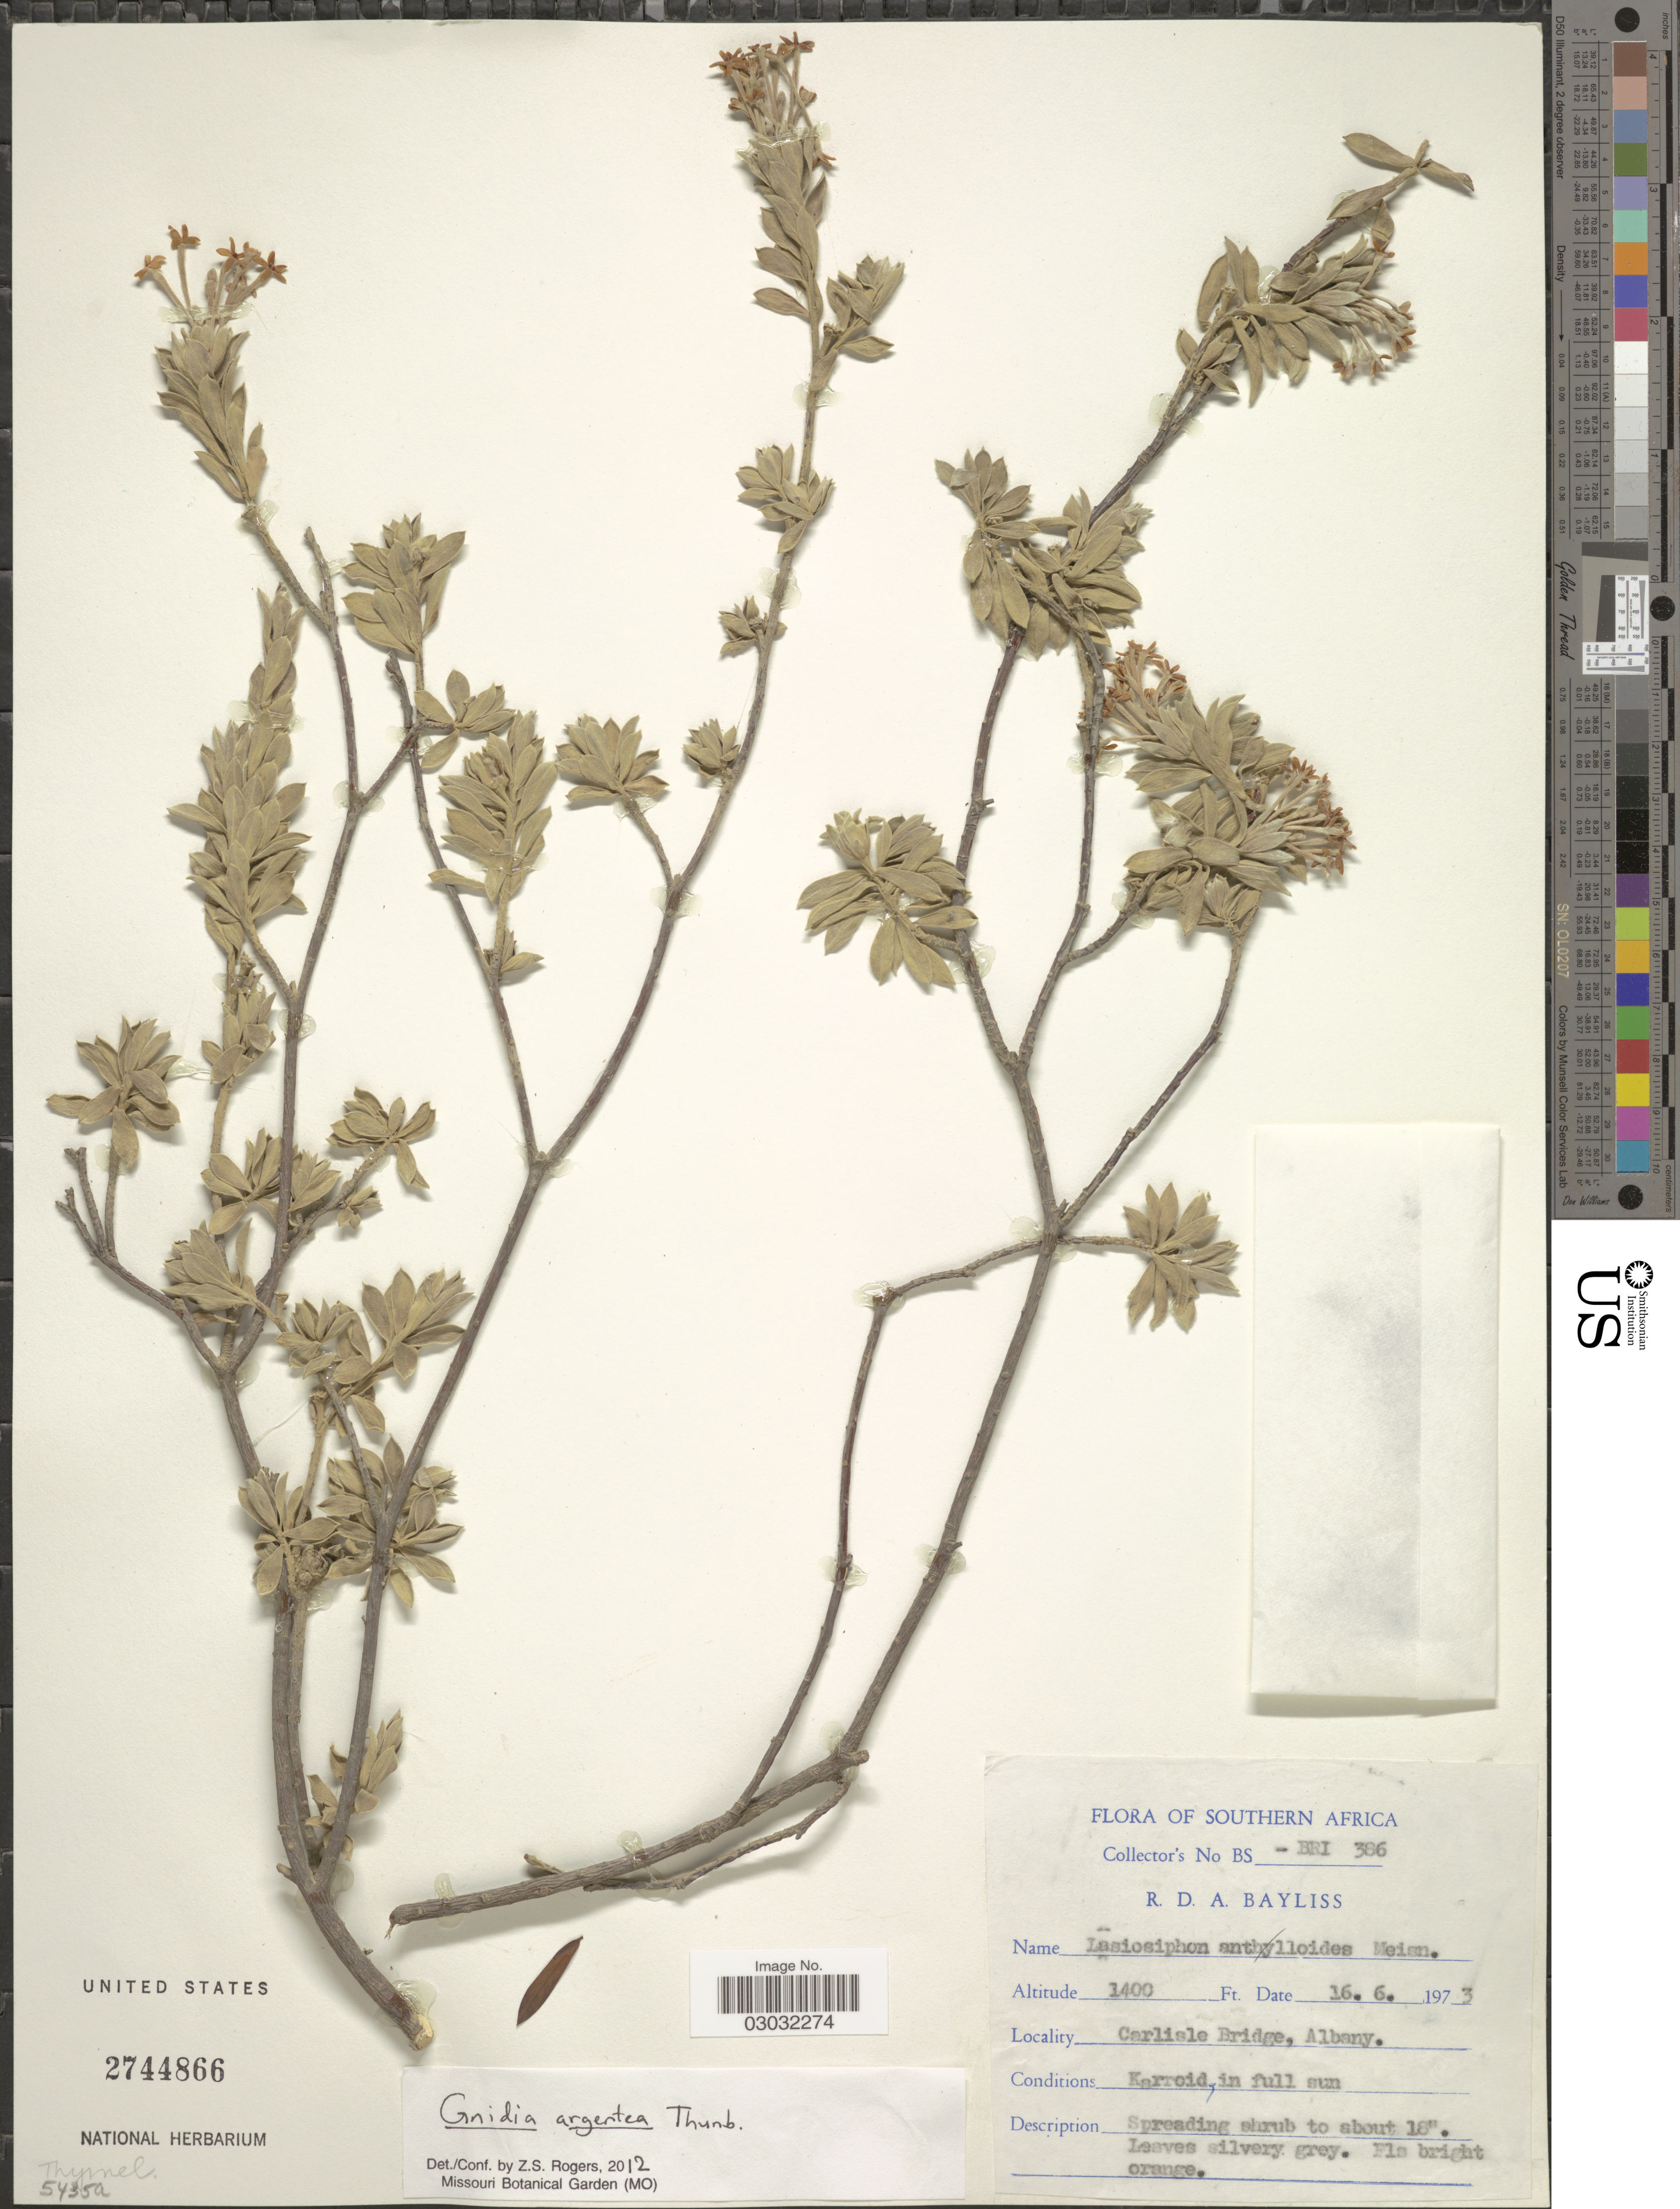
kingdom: Plantae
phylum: Tracheophyta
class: Magnoliopsida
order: Malvales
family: Thymelaeaceae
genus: Lasiosiphon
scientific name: Lasiosiphon meisnerianus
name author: Endl.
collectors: R. Bayliss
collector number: BS-BRI 386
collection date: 1973-06-16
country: South Africa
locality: Carlisle Bridge. Albany. Southern Africa.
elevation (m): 427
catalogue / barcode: US 2744866